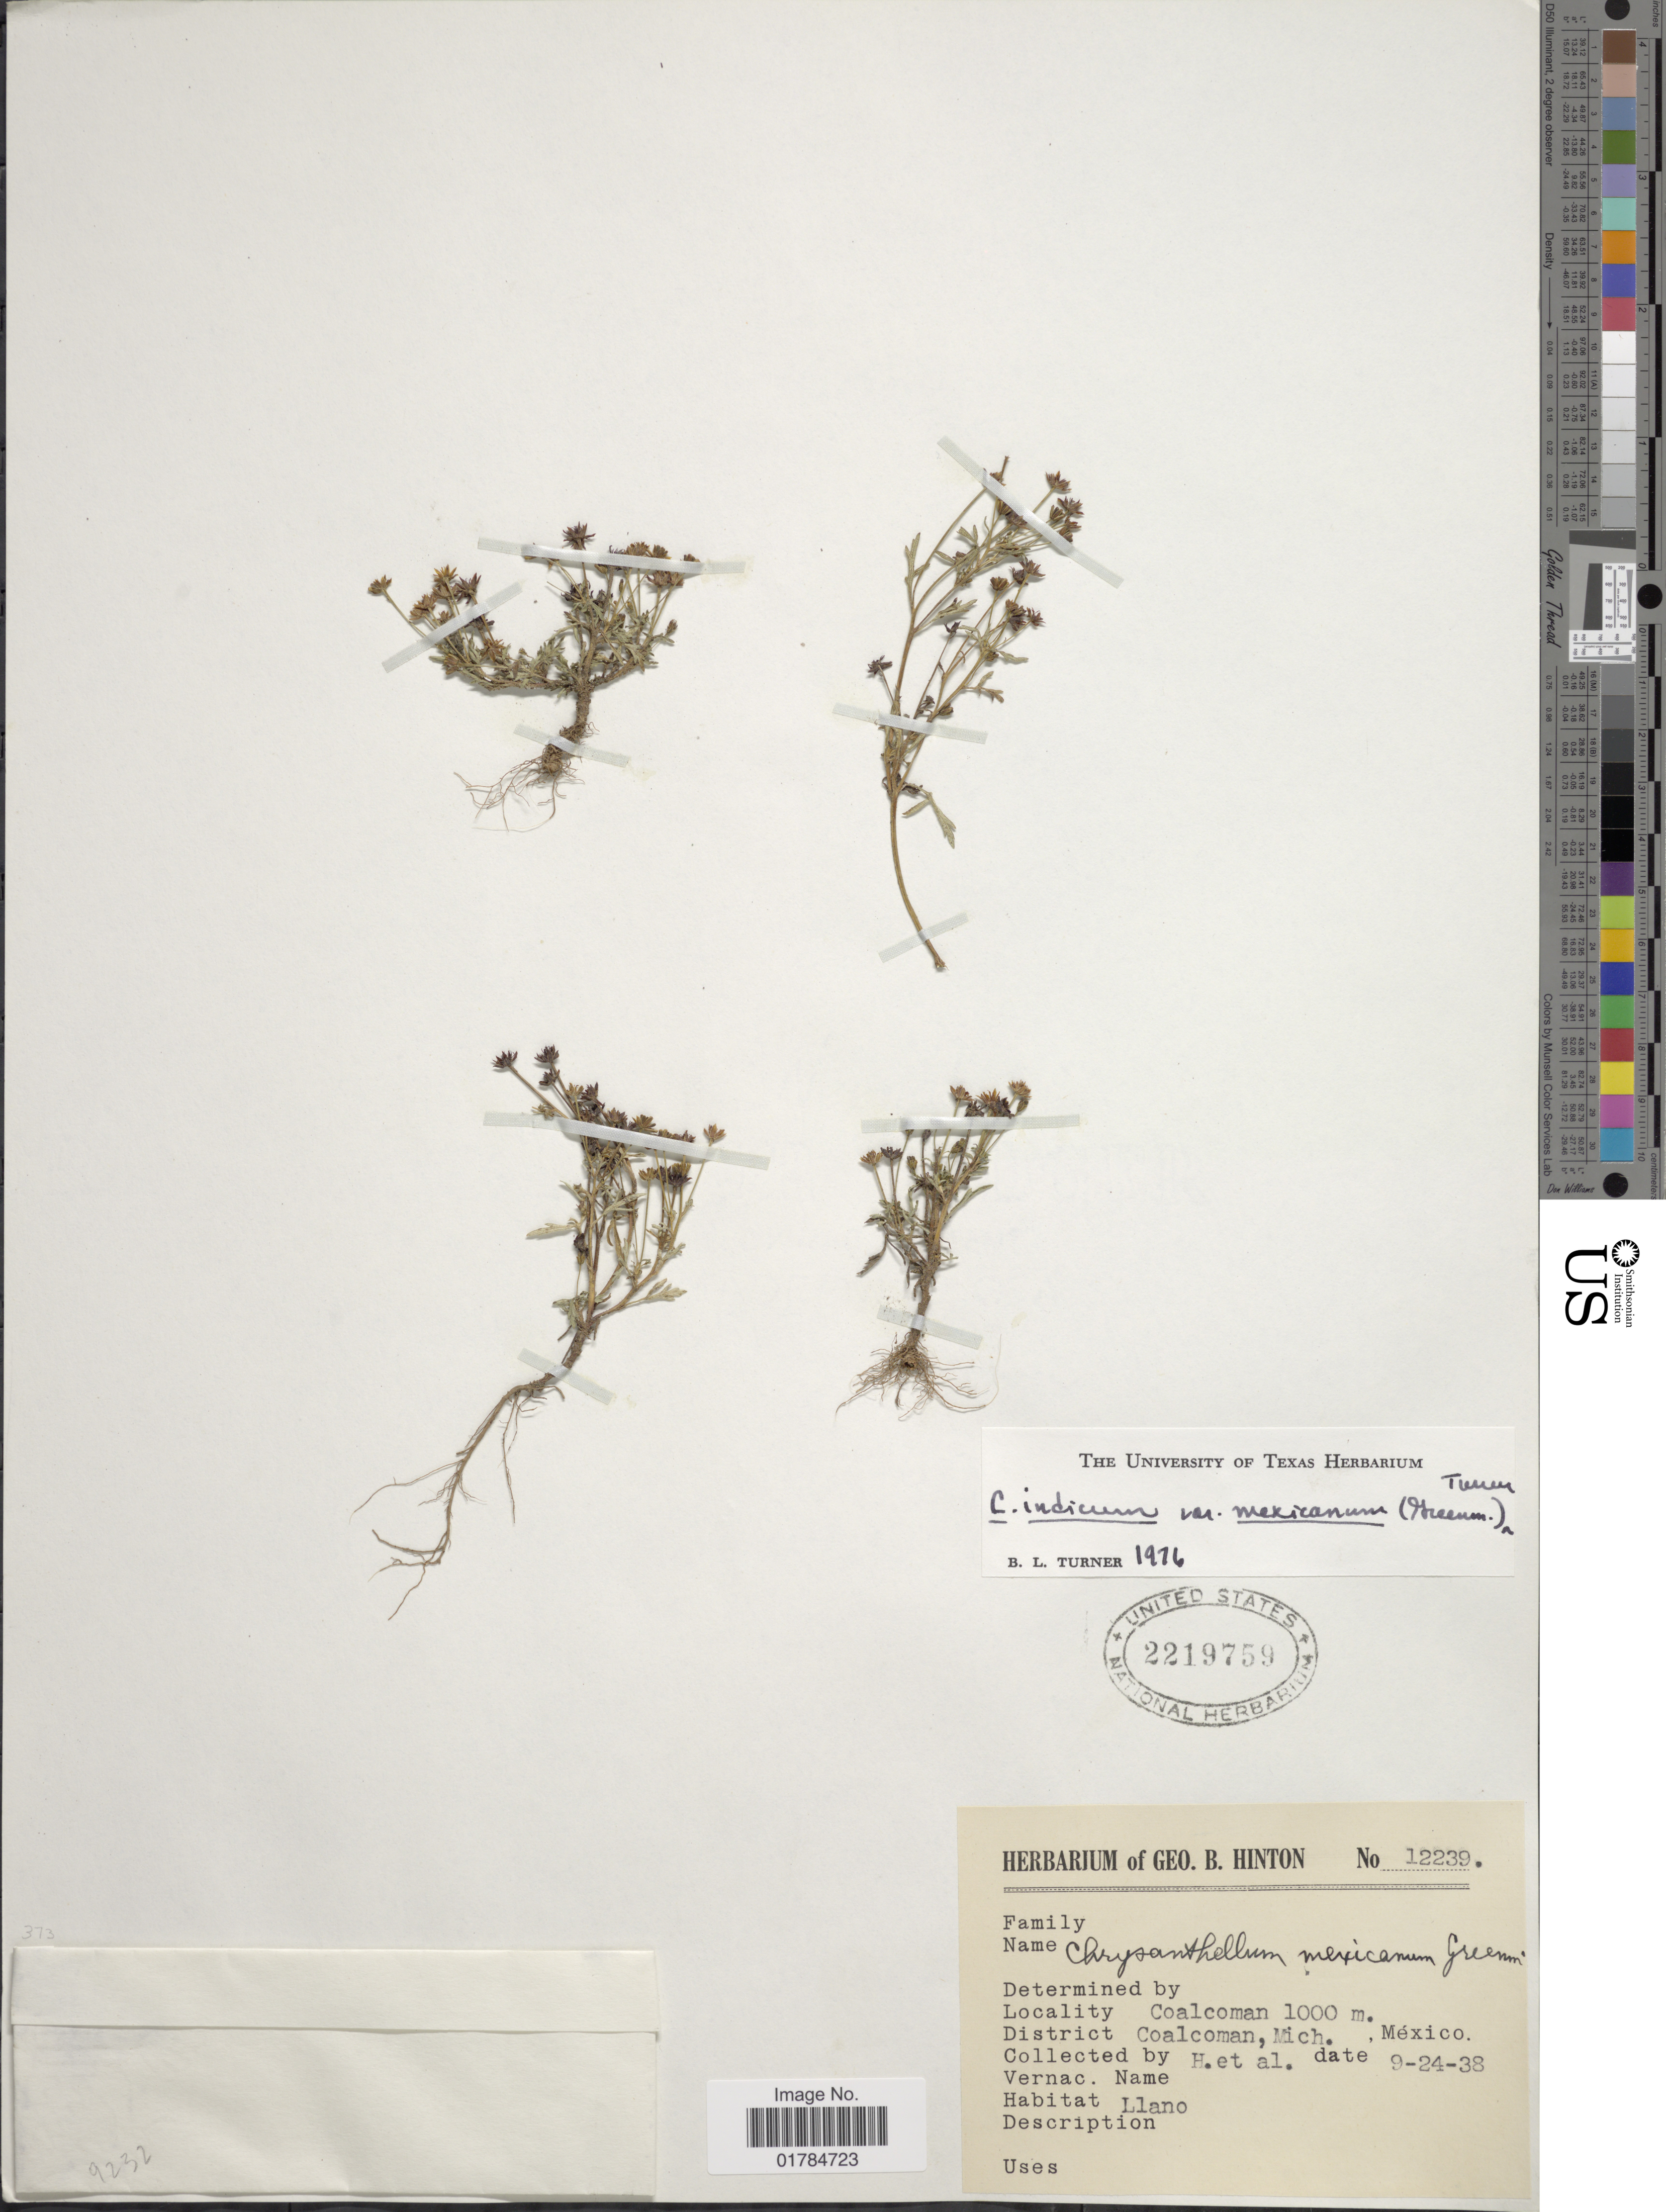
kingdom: Plantae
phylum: Tracheophyta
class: Magnoliopsida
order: Asterales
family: Asteraceae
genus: Chrysanthellum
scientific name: Chrysanthellum indicum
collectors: G. B. Hinton & et al.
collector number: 12239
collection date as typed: Transcribed d/m/y: 24/9/38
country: Mexico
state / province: Michoacán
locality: Coalcoman, District Coalcoman, Mich.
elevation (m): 1000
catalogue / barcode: US 2219759